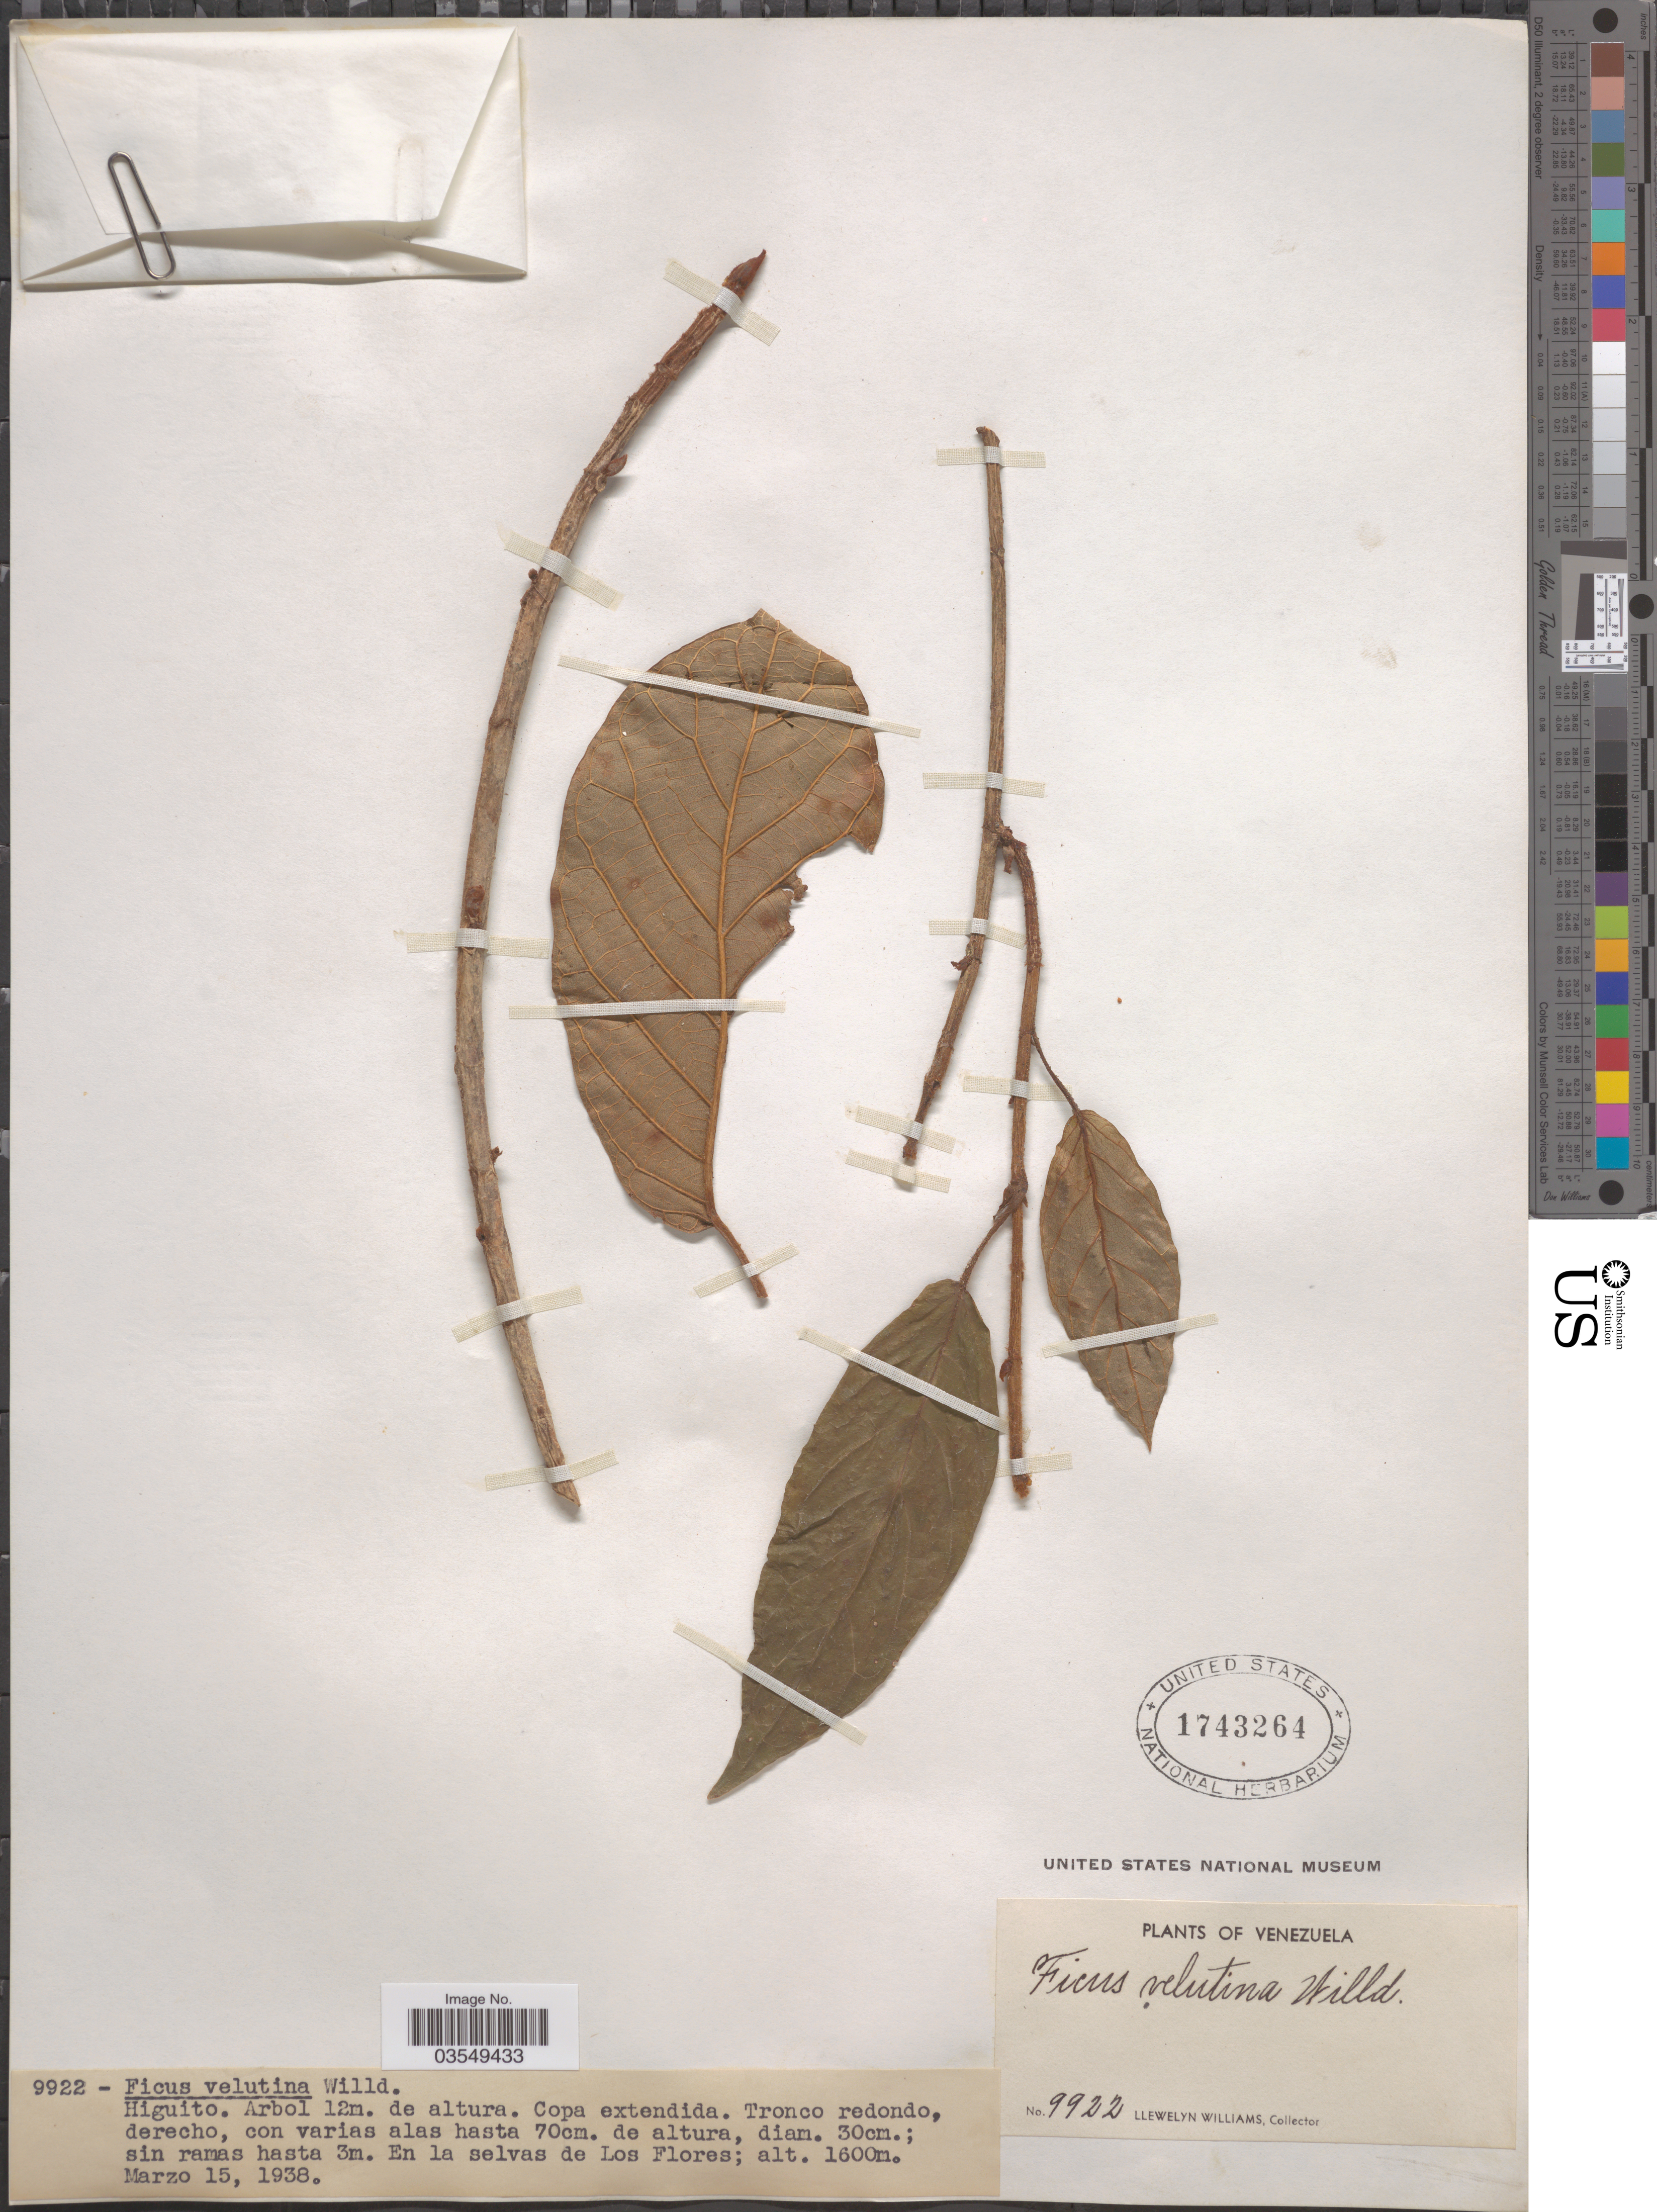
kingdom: Plantae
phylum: Tracheophyta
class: Magnoliopsida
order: Rosales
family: Moraceae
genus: Ficus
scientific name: Ficus velutina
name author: Humb. & Bonpl. ex Willd.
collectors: Ll. Williams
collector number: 9922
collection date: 1938-03-15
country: Venezuela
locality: Higuito?. En la selvas de Los Flores.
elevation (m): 1600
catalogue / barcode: US 1743264